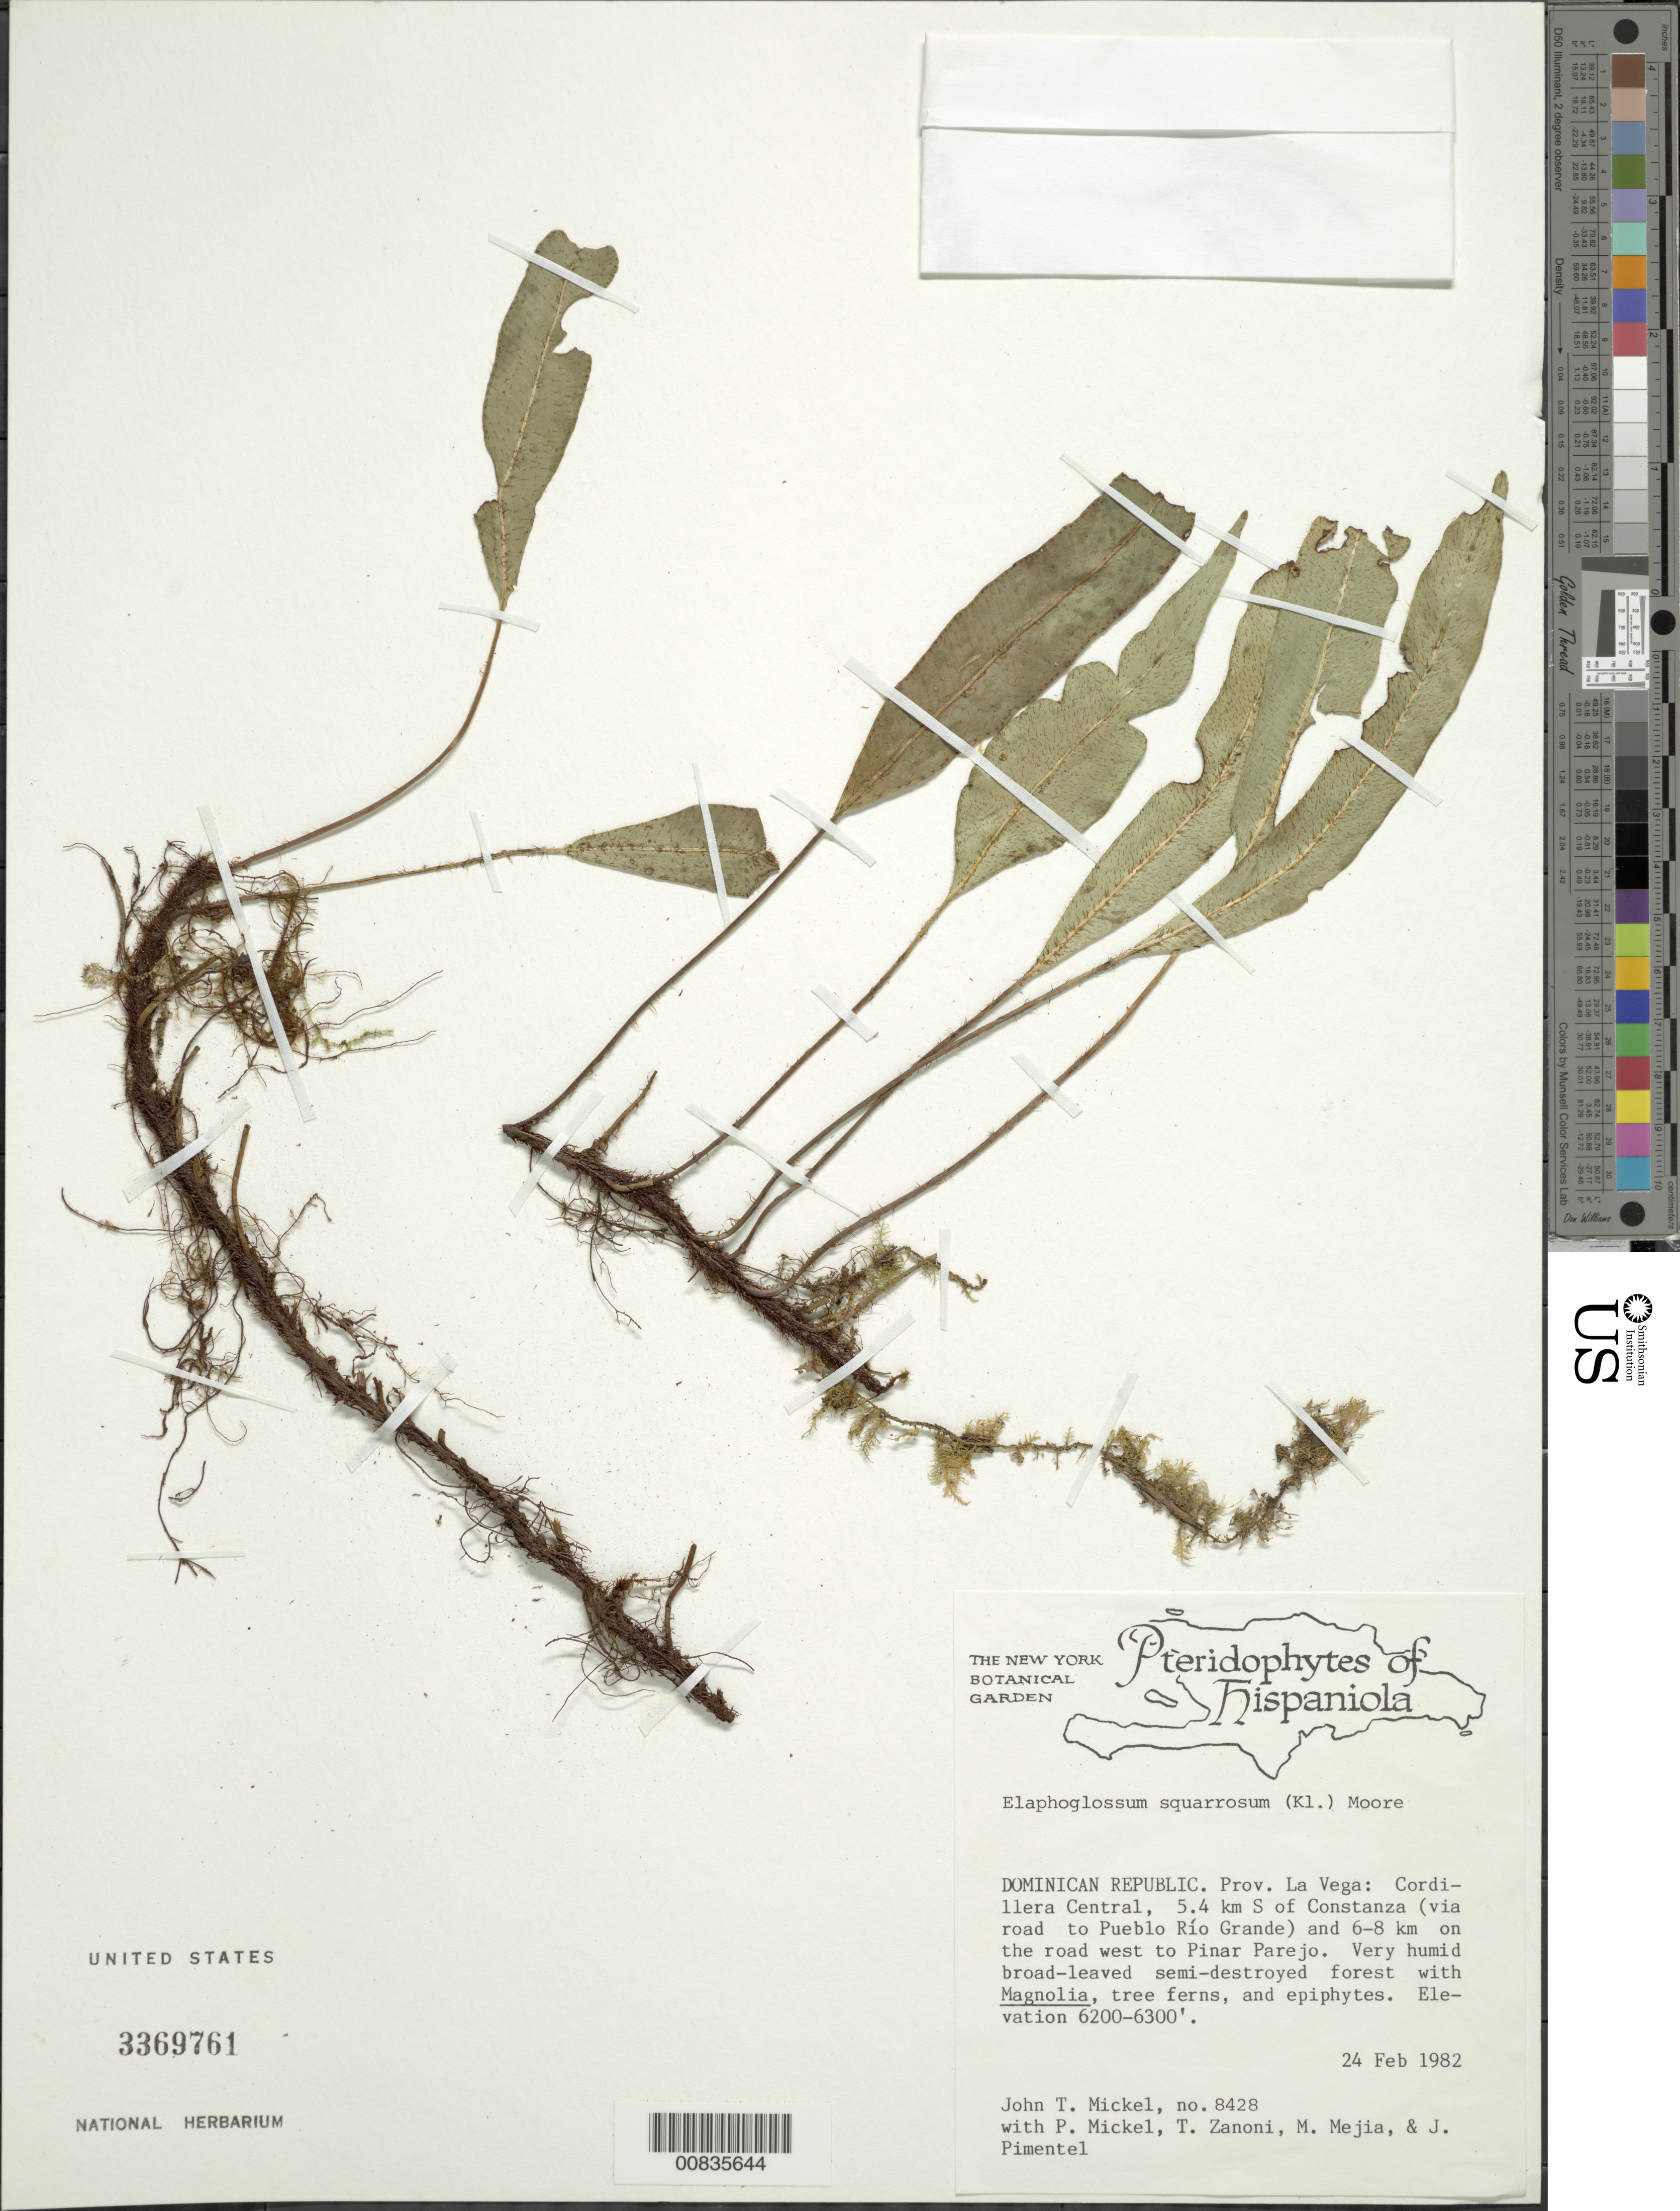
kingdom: Plantae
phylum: Tracheophyta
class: Polypodiopsida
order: Polypodiales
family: Dryopteridaceae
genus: Elaphoglossum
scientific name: Elaphoglossum squarrosum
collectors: J. T. Mickel, P. Mickel, T. A. Zanoni, M. Mejia & J. Pimentel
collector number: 8428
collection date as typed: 24 Feb 1982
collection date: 1982-02-24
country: Dominican Republic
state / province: La Vega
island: Hispaniola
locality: Cordillera Central, 5.4 km S of Constanza (via road to Pueblo Río Grande), 6-8 km on road W to Pinar Parejo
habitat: Very humid broad-leaved semi-destroyed forest with Magnolia, tree ferns and epiphytes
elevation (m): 1890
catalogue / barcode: US 3369761